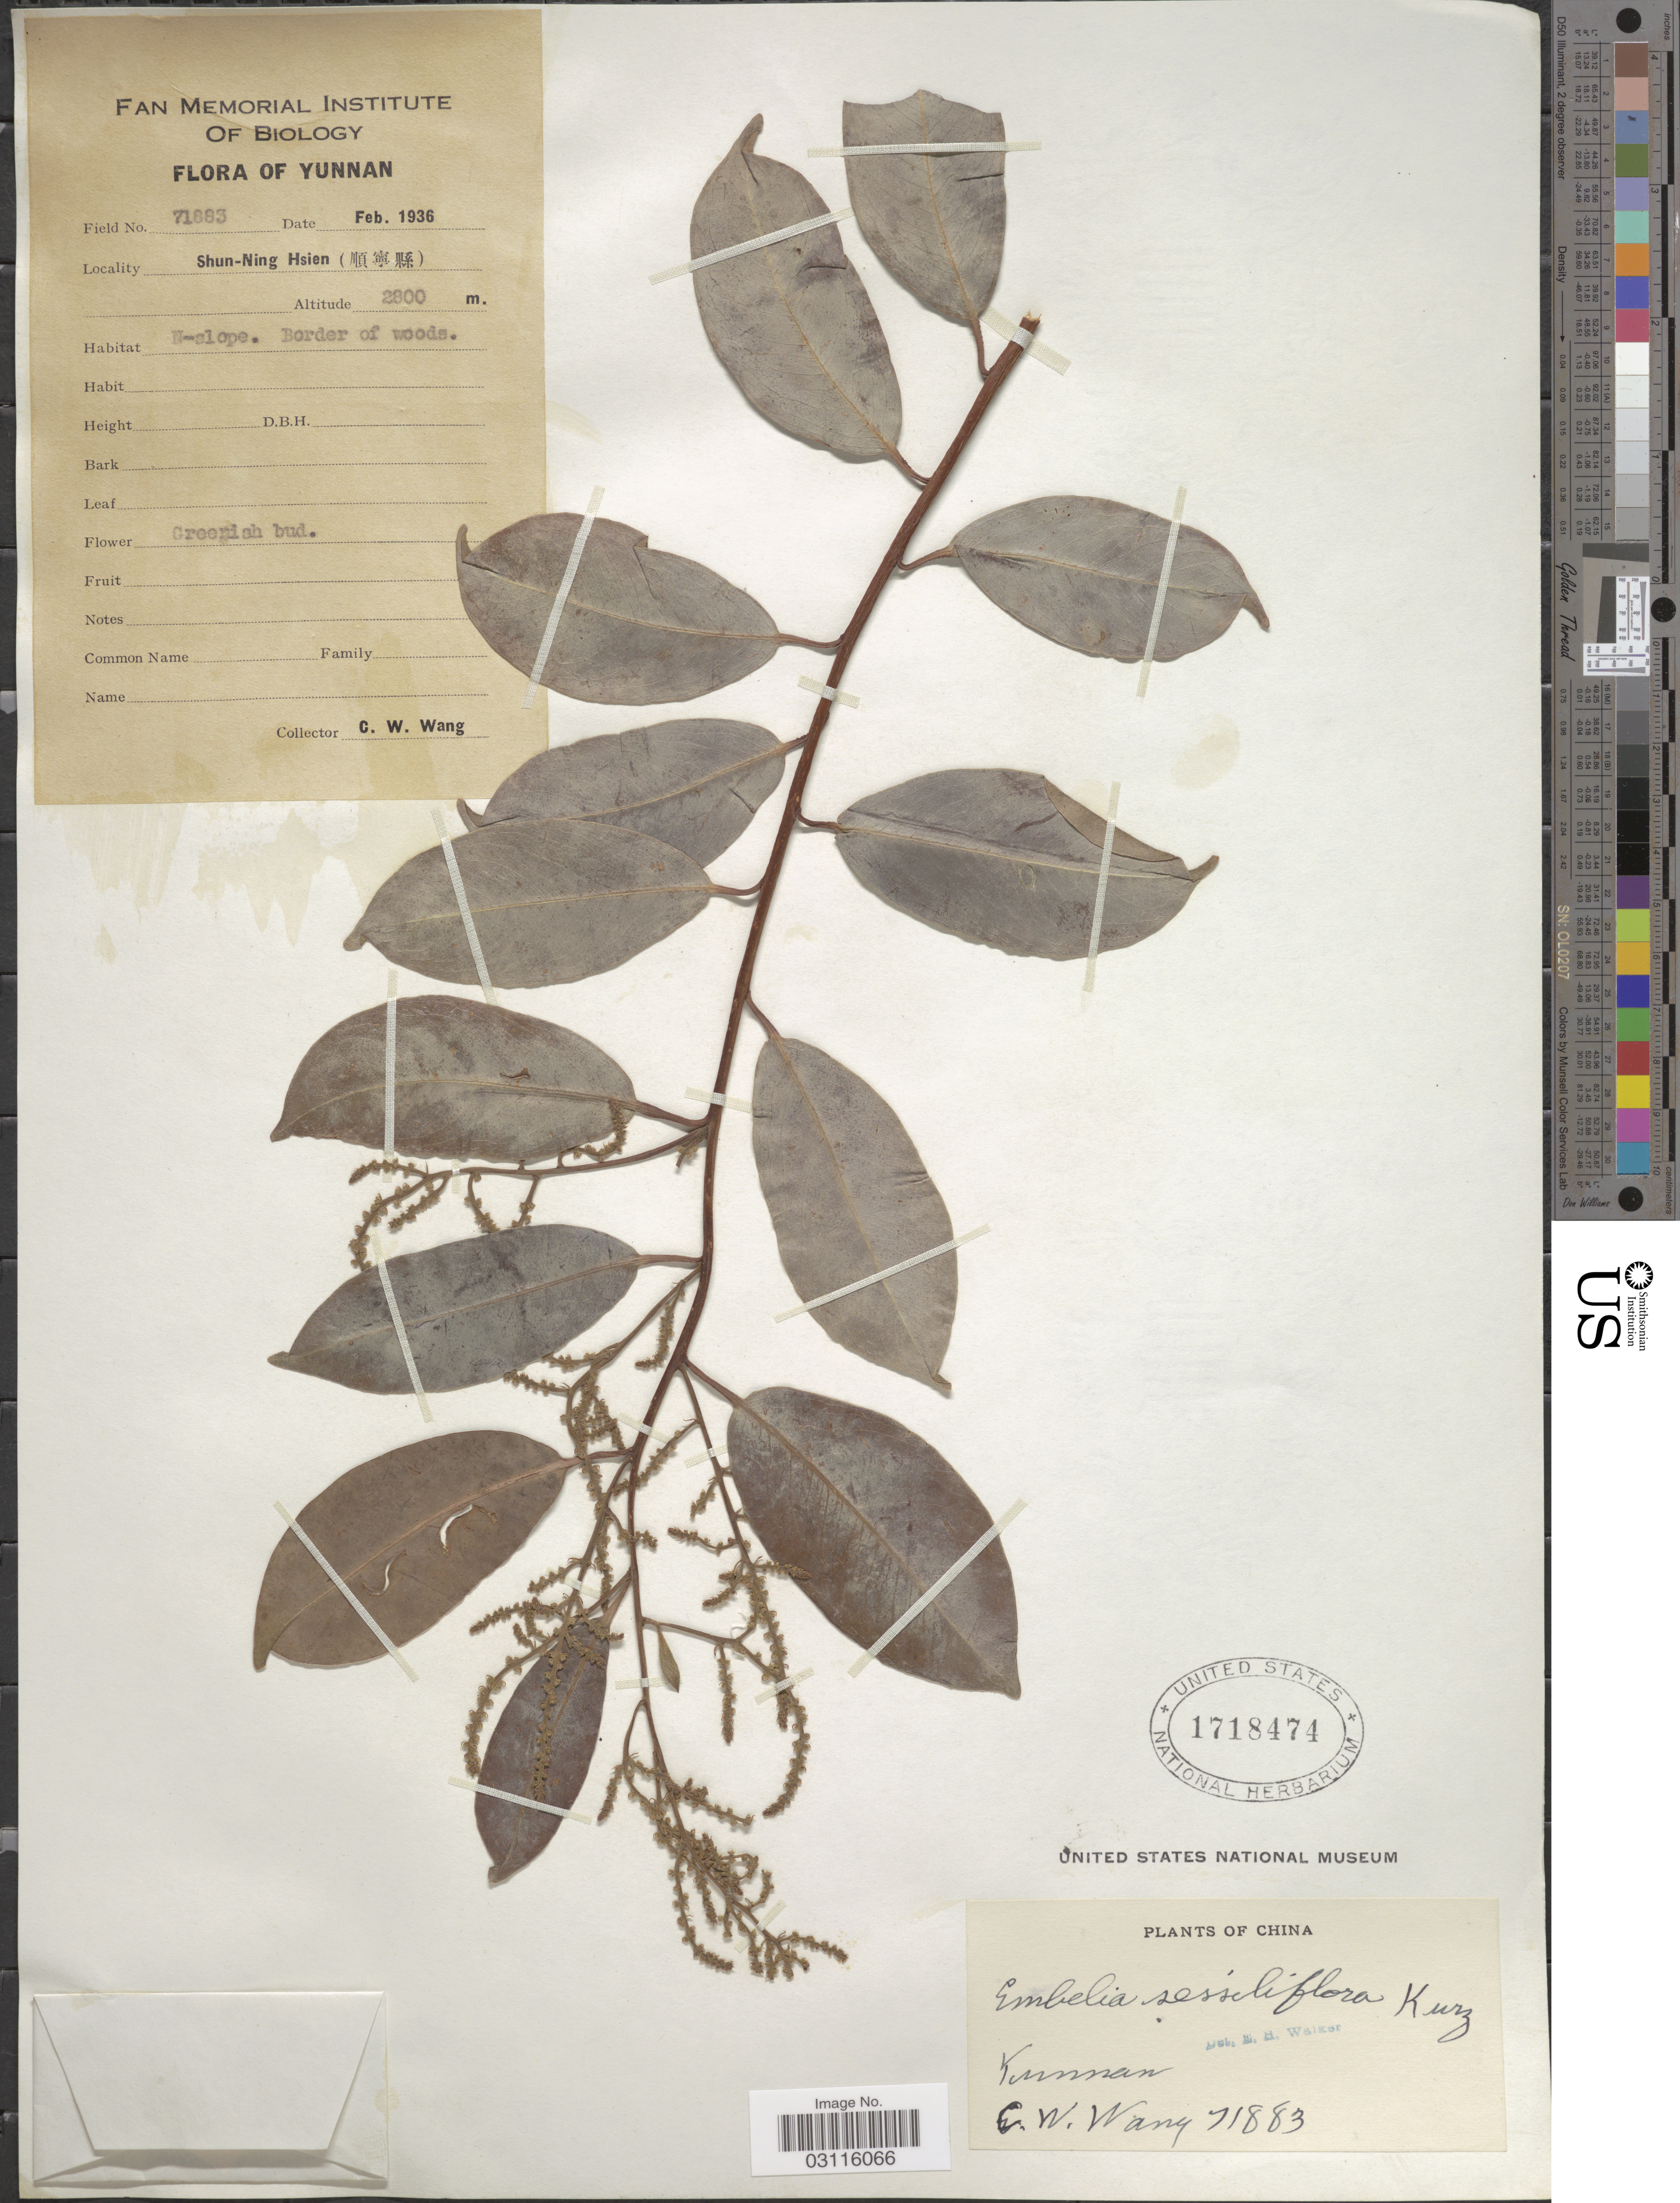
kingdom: Plantae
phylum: Tracheophyta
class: Magnoliopsida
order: Ericales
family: Primulaceae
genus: Embelia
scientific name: Embelia sessiliflora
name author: Kurz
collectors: C. W. Wang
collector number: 71883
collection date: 1936-02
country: China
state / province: Yunnan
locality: Shun-Ning Hsien (X), N-slope. Border of woods.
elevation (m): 2800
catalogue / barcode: US 1718474